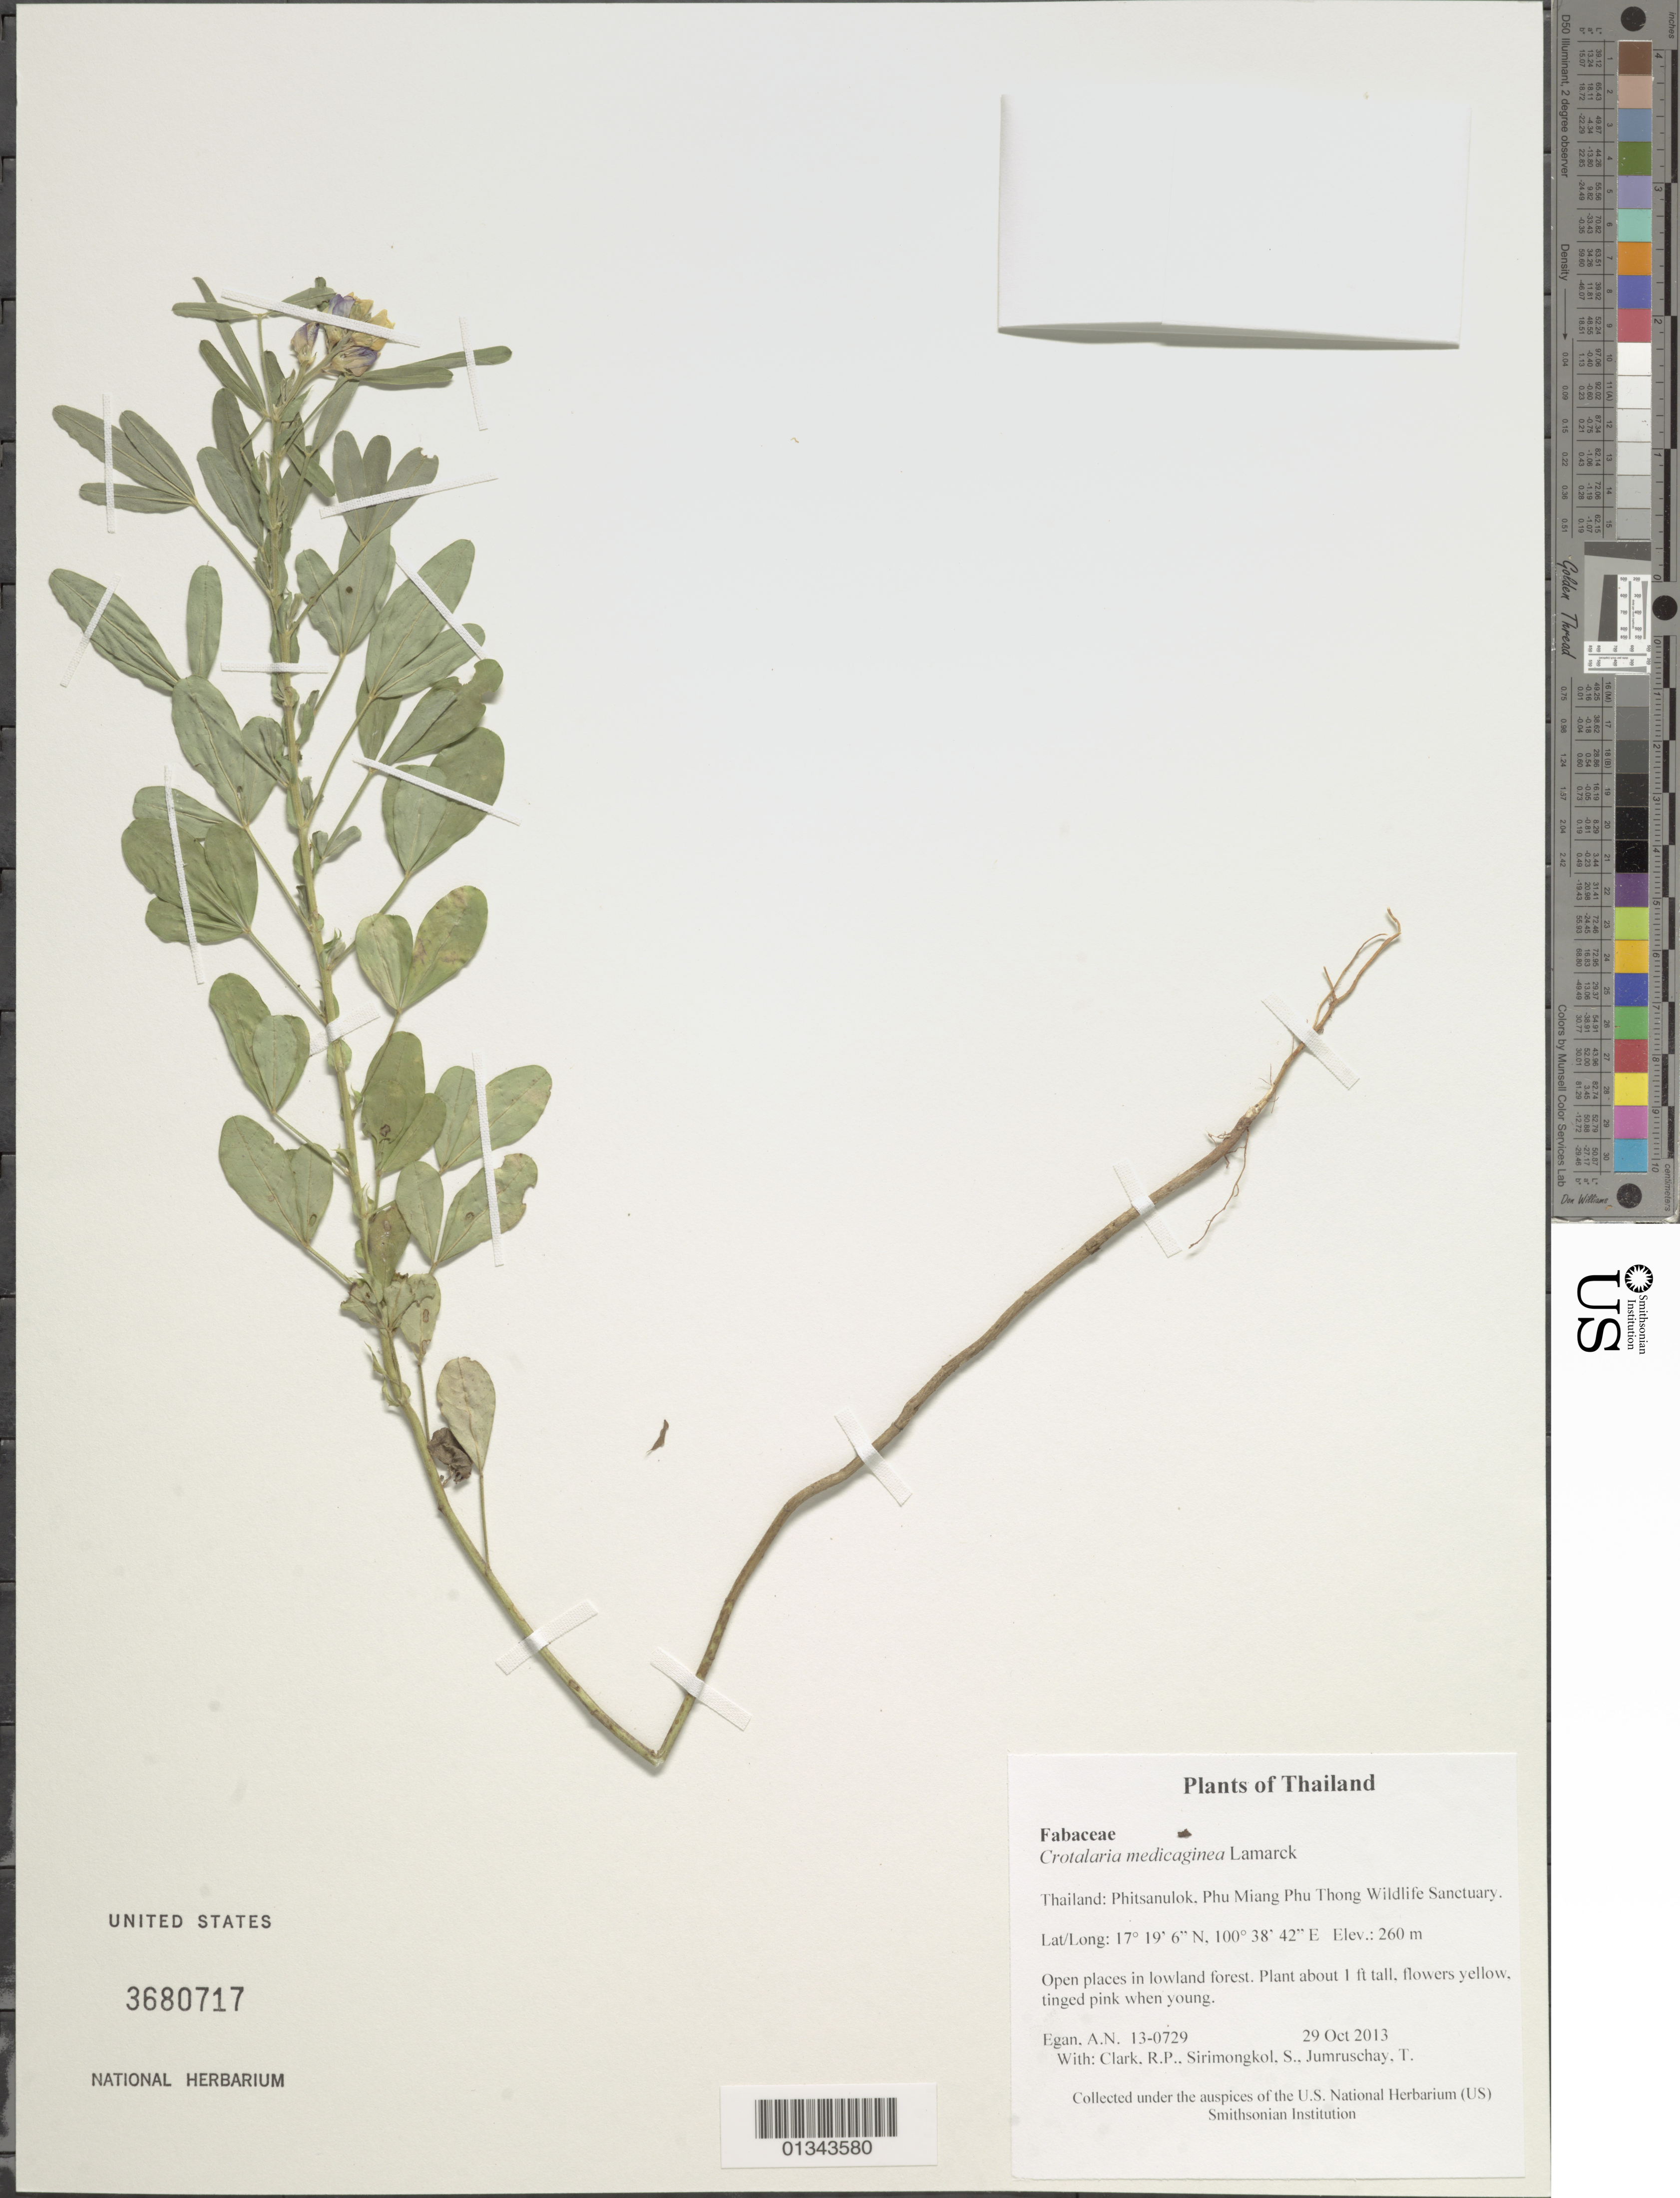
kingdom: Plantae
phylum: Tracheophyta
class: Magnoliopsida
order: Fabales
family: Fabaceae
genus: Crotalaria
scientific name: Crotalaria medicaginea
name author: Lam.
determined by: Egan, Ashley N., (US), Smithsonian Institution - National Museum of Natural History (UNITED STATES)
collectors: A. N. Egan, R. P. Clark, S. Sirimongkol & T. Jumruschay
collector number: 13-0729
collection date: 2013-10-29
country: Thailand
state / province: Phitsanulok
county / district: Chat Trakan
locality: Phu Miang Phu Thong Wildlife Sanctuary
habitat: Open places in lowland forest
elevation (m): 260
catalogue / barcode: US 3680717